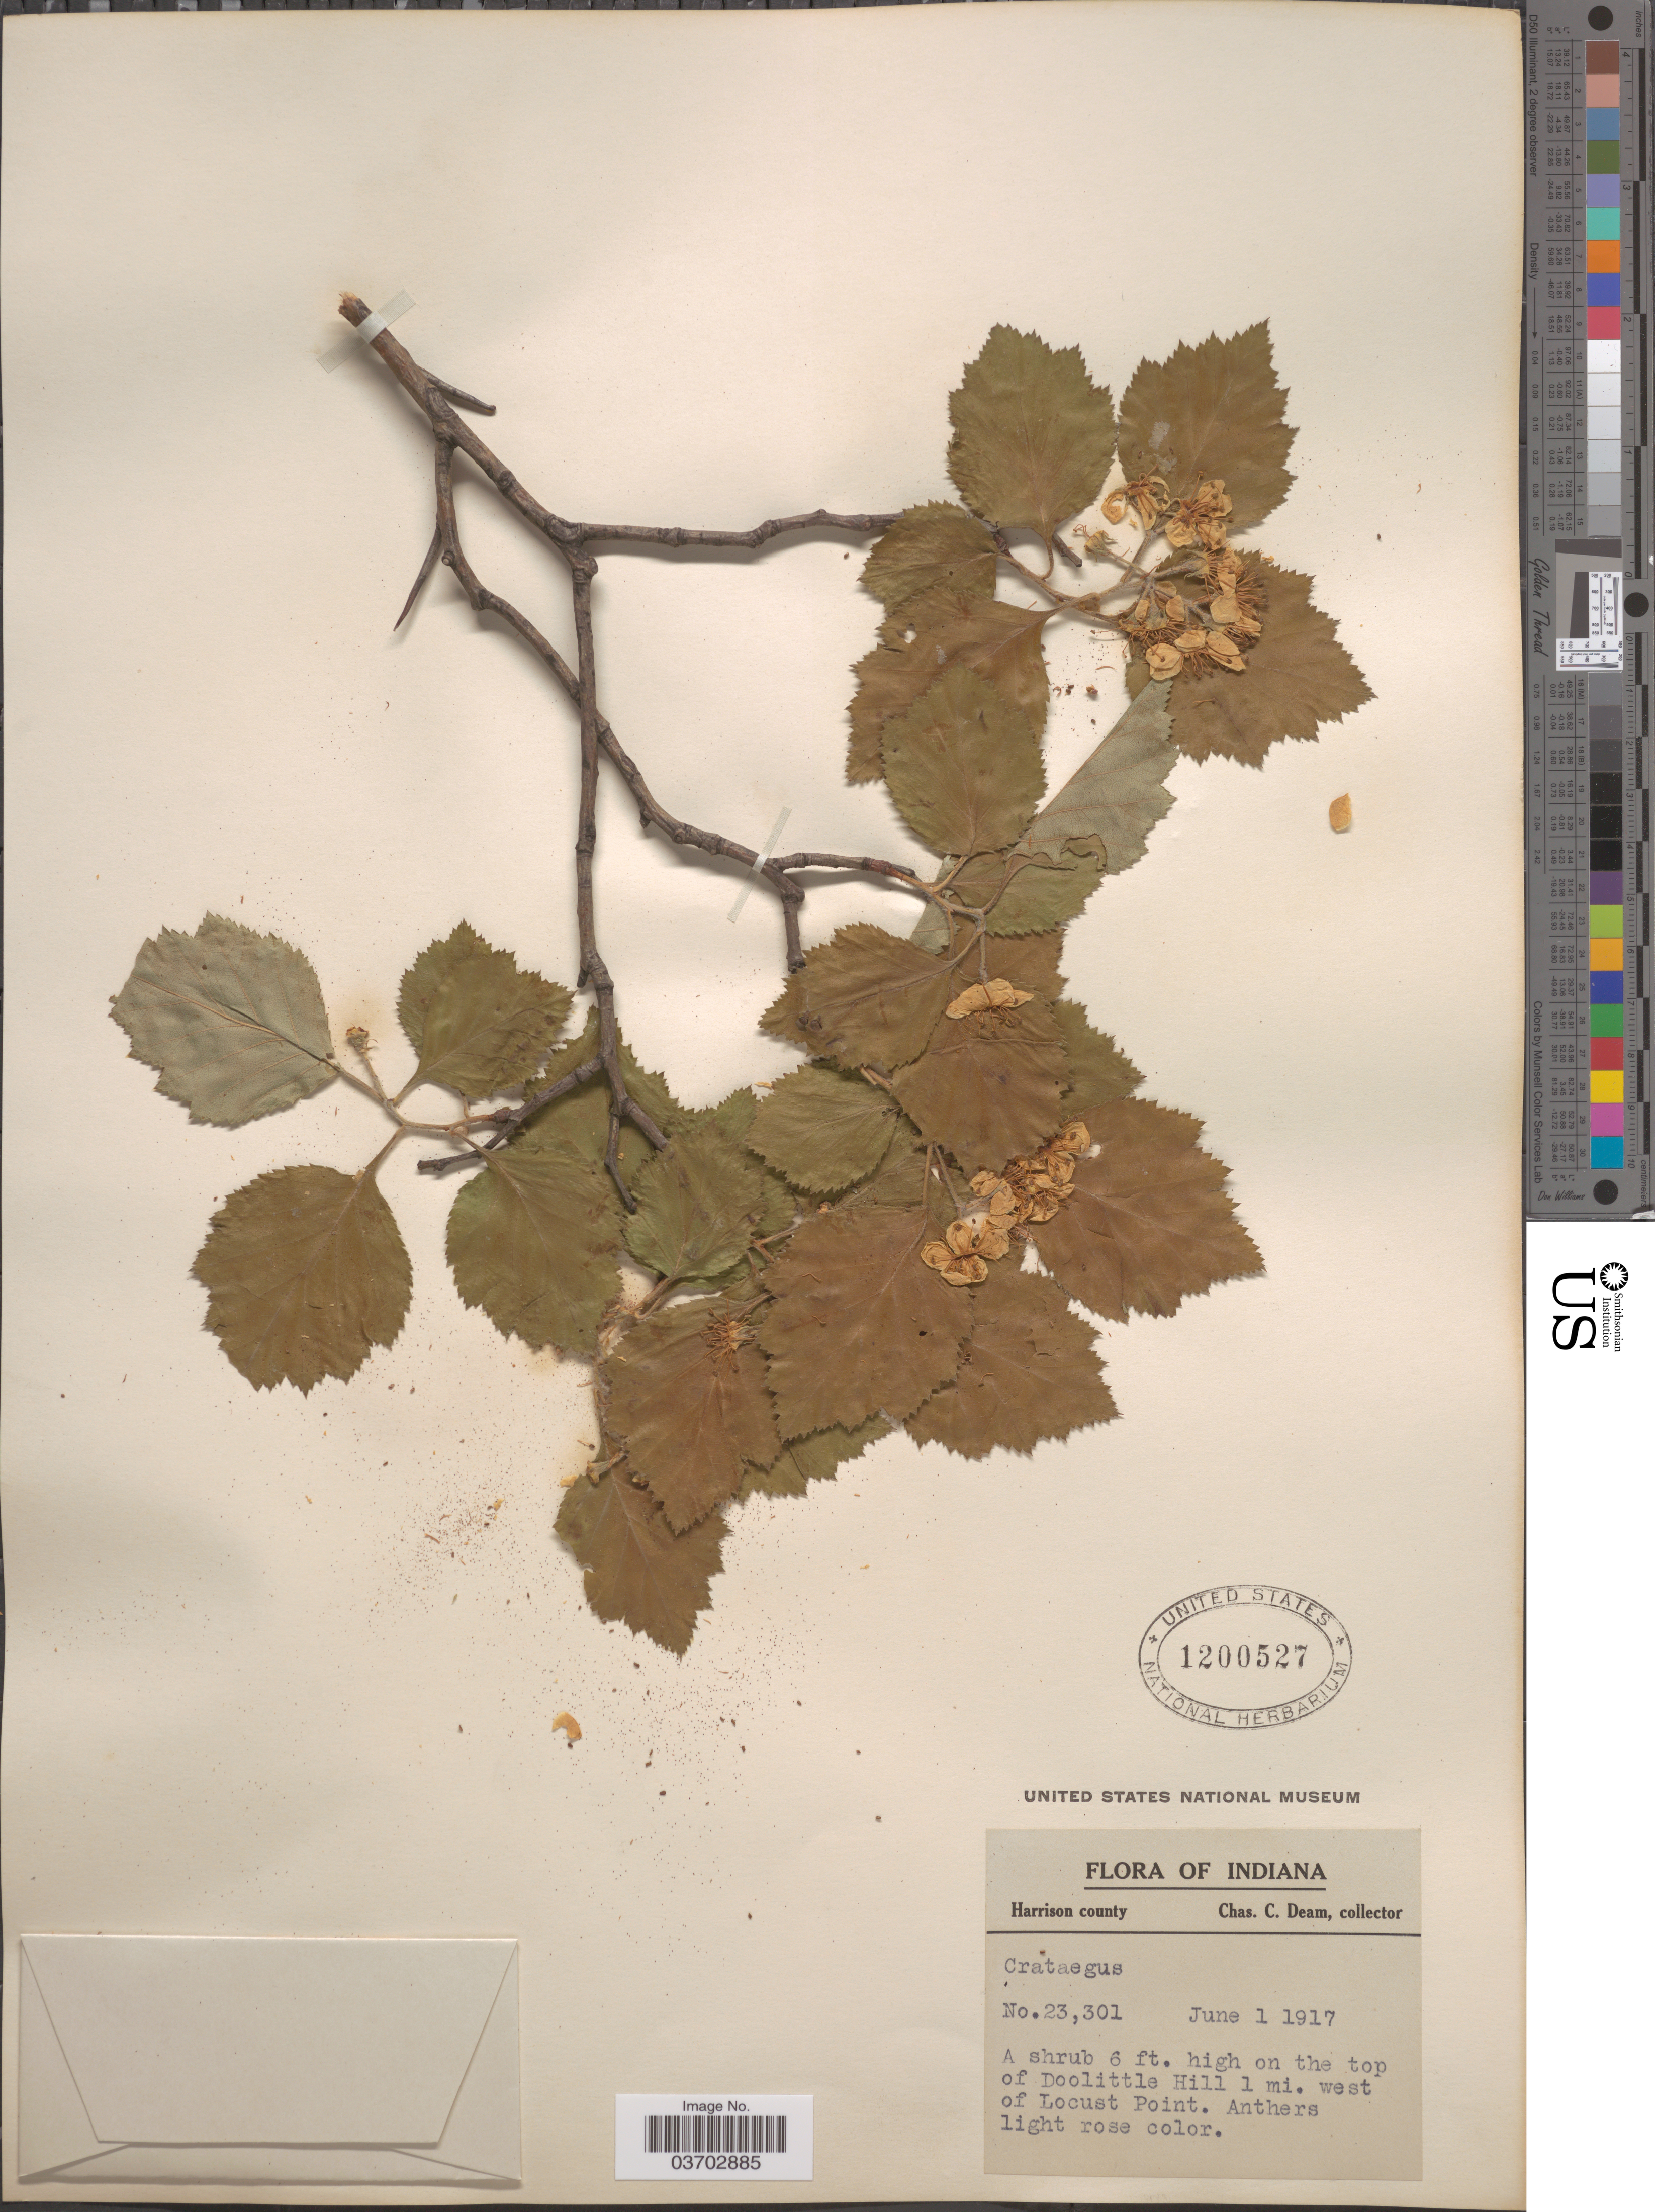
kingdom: Plantae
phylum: Tracheophyta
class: Magnoliopsida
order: Rosales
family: Rosaceae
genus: Crataegus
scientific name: Crataegus sp.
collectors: C. C. Deam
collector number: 23301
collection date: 1917-06-01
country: United States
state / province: Indiana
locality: Harrison county. On the top of Doolittle Hill 1 mi. west of Locust Point.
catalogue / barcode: US 1200527